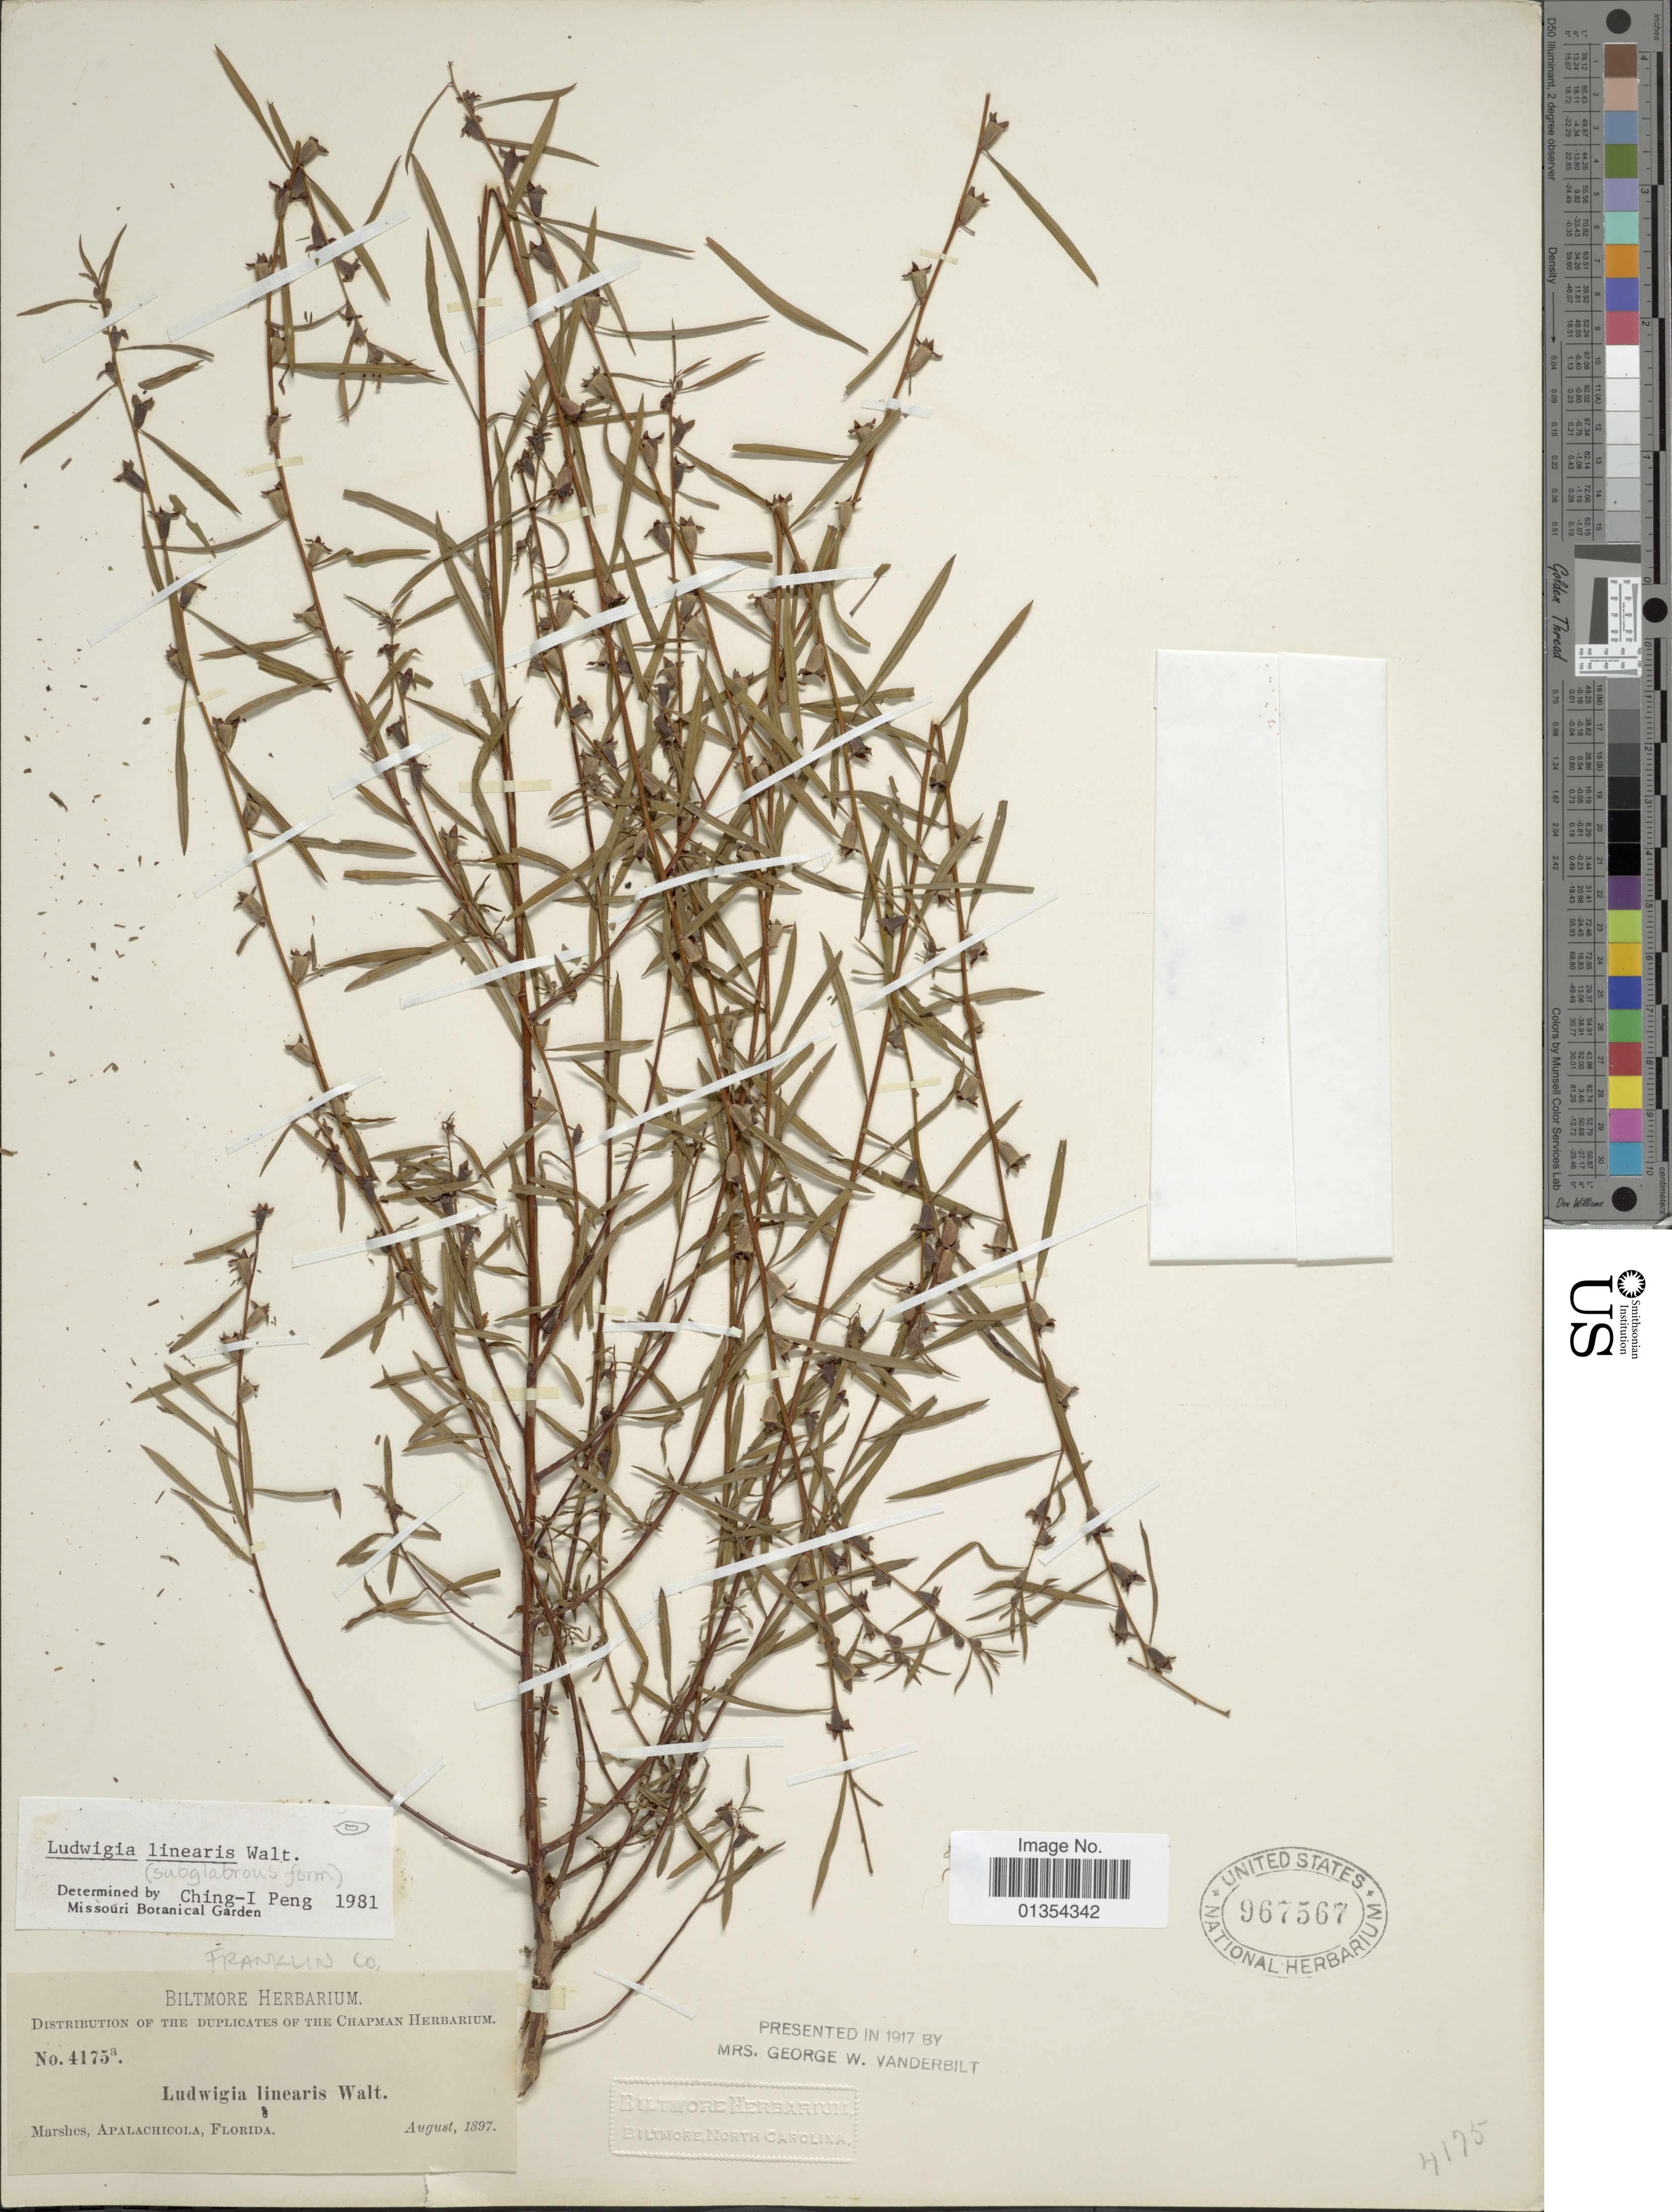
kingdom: Plantae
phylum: Tracheophyta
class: Magnoliopsida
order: Myrtales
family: Onagraceae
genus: Ludwigia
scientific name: Ludwigia linearis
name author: Walter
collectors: ex herb. Biltmore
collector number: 4175a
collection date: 1897-08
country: United States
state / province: Florida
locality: Apalachicola, Franklin Co.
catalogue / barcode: US 967567